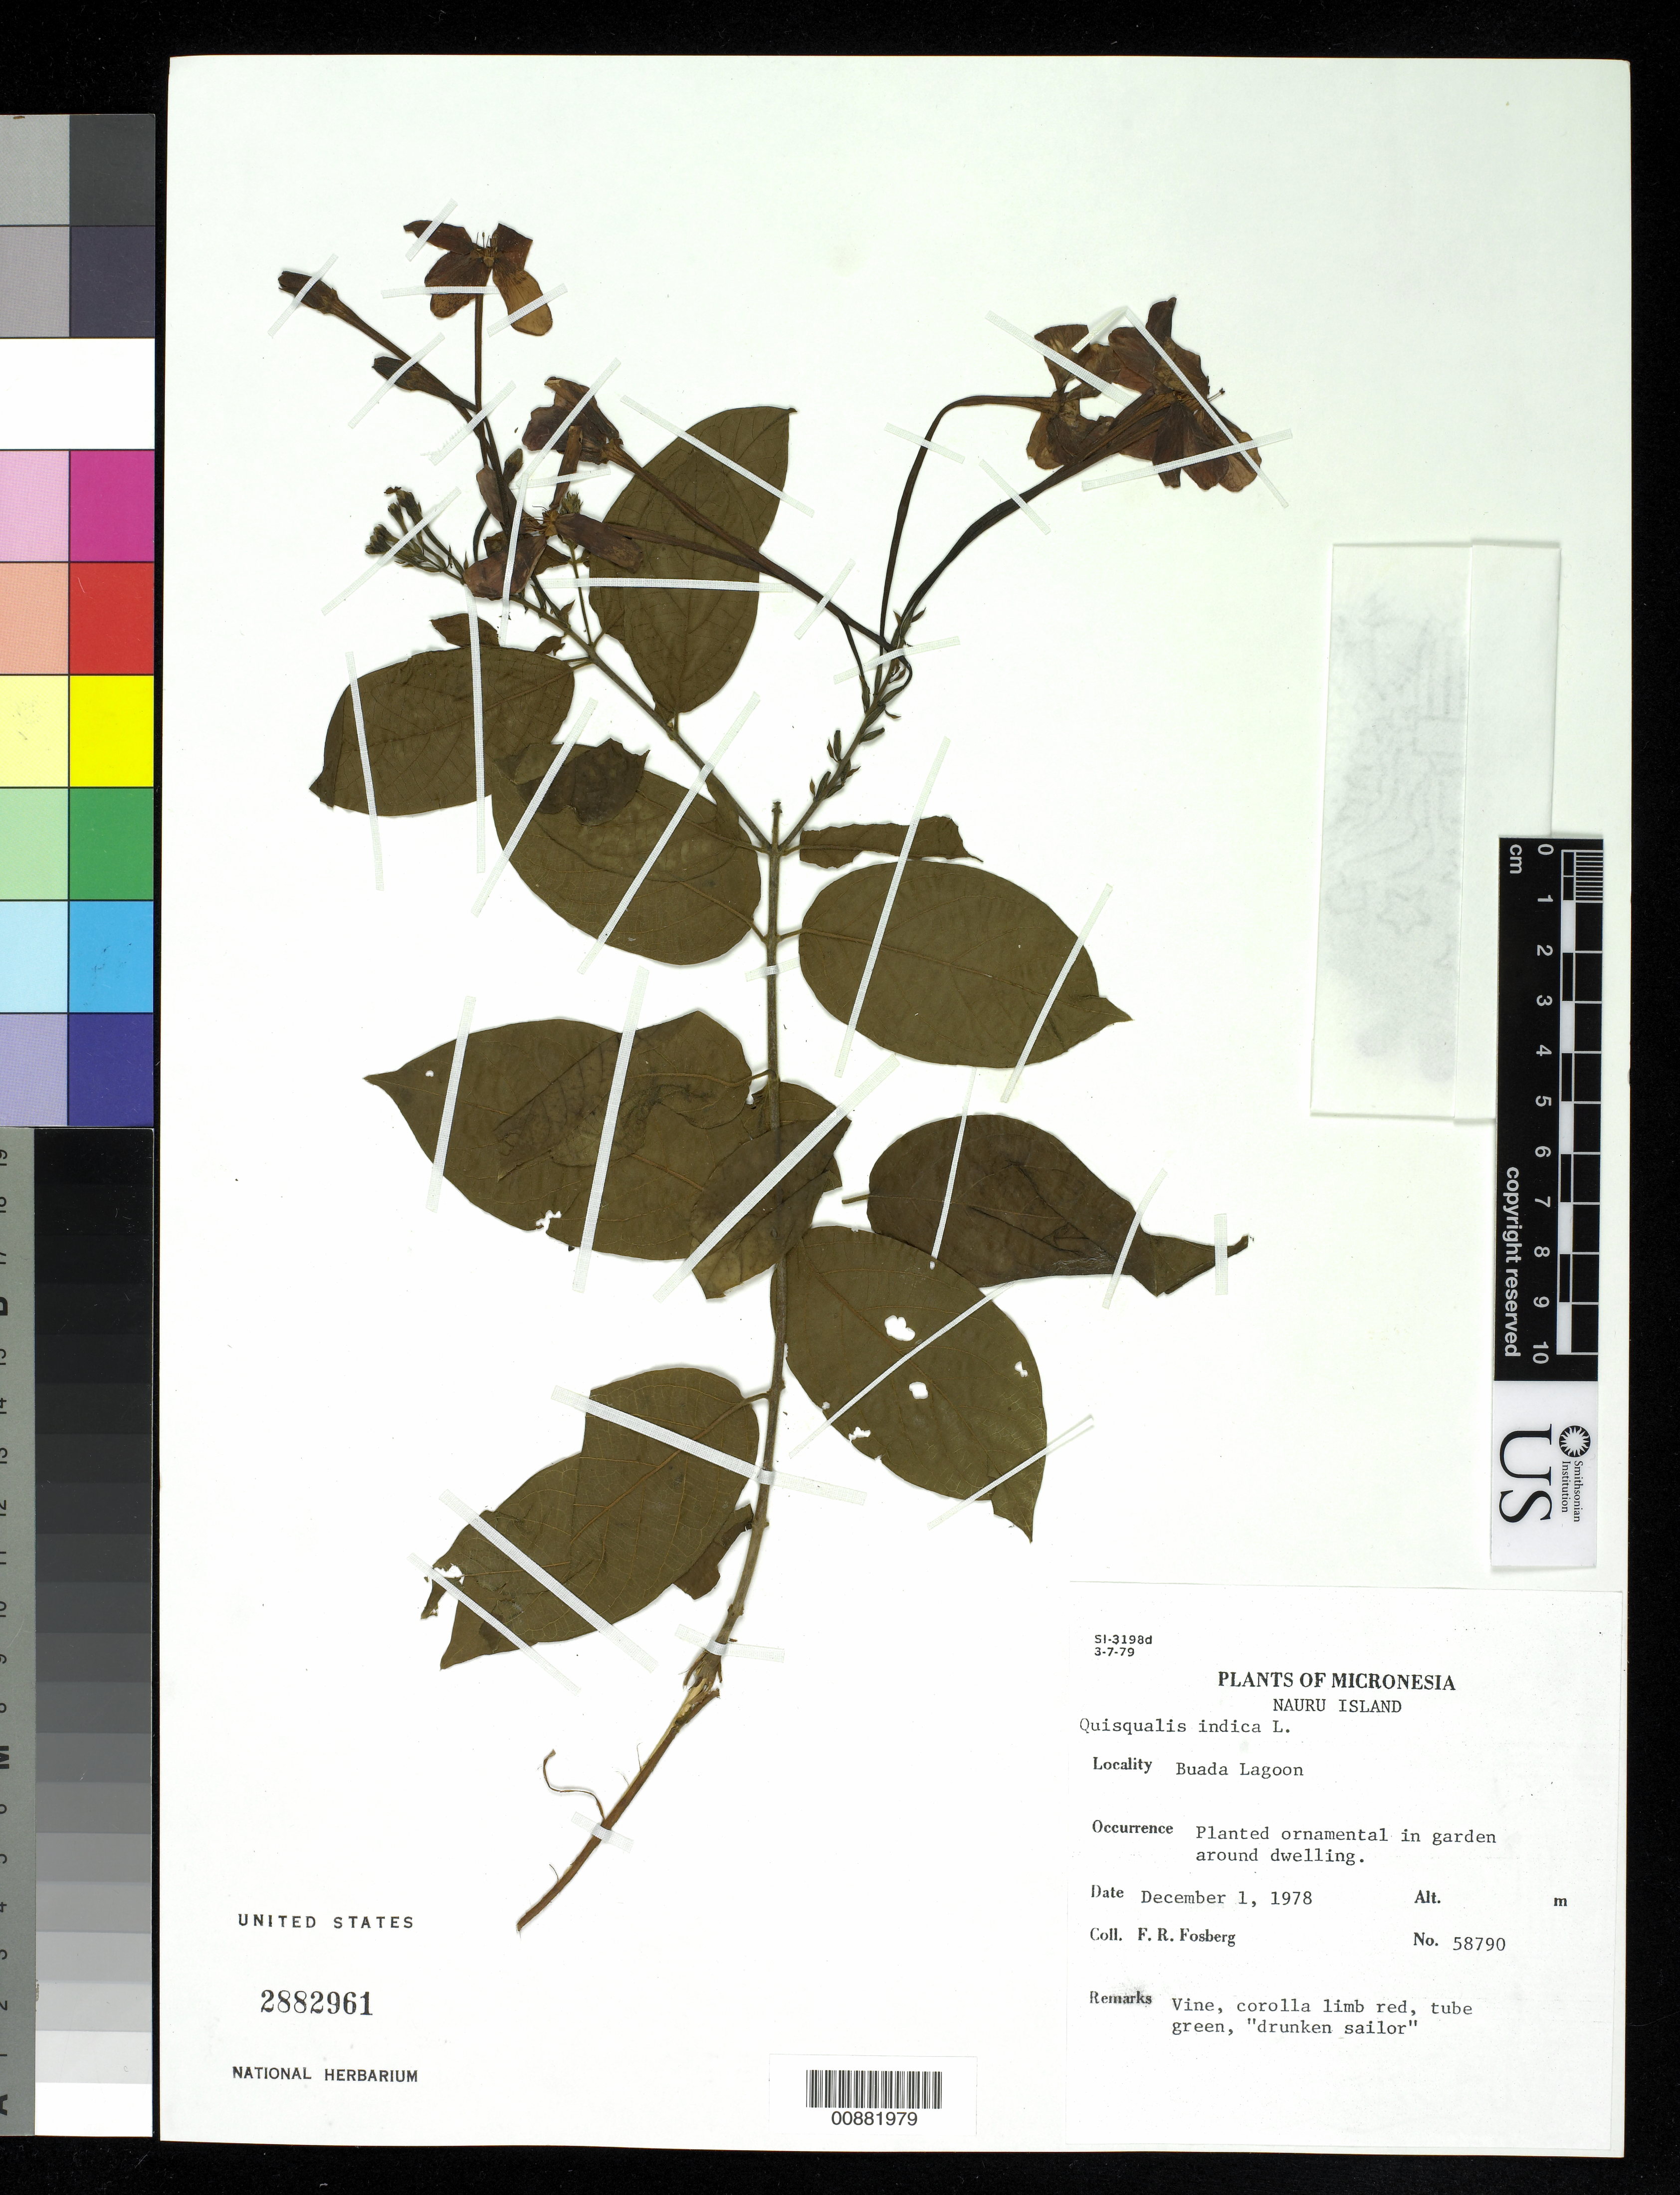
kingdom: Plantae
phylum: Tracheophyta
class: Magnoliopsida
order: Myrtales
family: Combretaceae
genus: Quisqualis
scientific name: Quisqualis indica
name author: L.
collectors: F. R. Fosberg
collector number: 58790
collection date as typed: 01 Dec 1978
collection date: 1978-12-01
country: Nauru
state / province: Buada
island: Nauru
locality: Buada Lagoon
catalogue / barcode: US 2881961